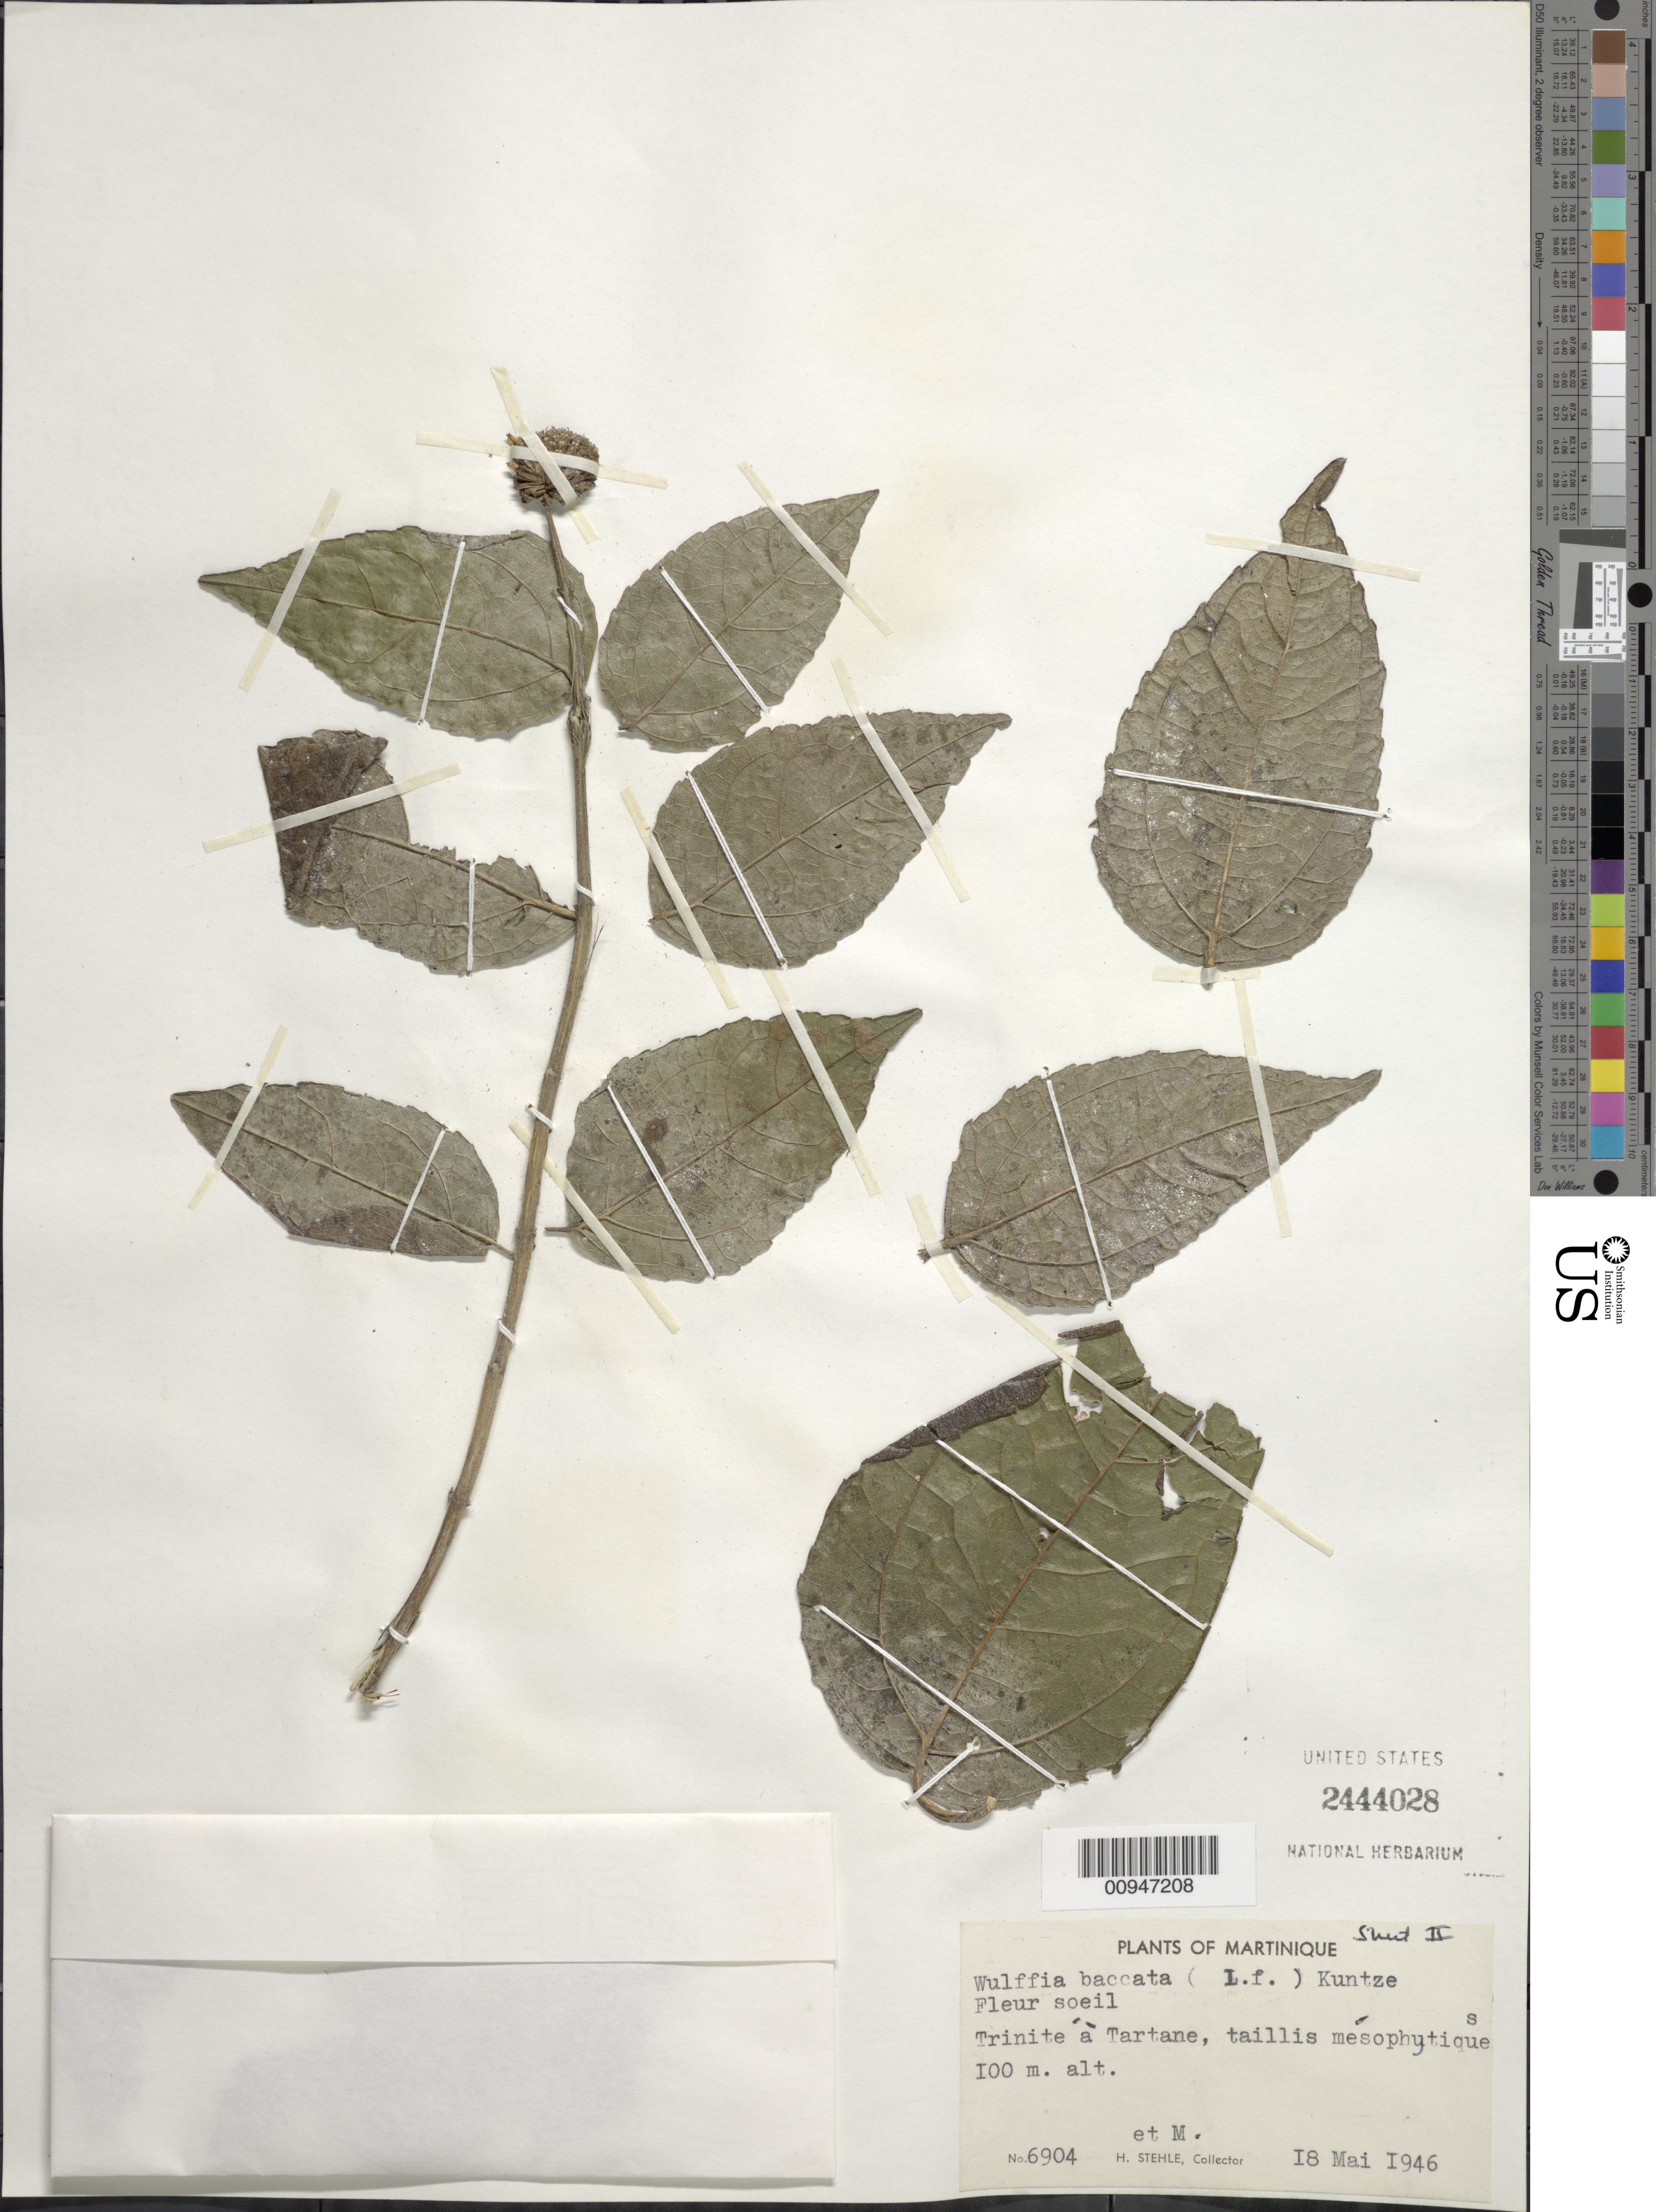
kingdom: Plantae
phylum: Tracheophyta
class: Magnoliopsida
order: Asterales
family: Asteraceae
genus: Wulffia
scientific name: Wulffia baccata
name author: (L. f.) Kuntze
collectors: H. Stehlé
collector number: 6904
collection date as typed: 18 May 1946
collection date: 1946-05-18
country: Martinique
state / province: La Trinité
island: Martinique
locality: Trinite à Tartane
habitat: Taillis mésophytiques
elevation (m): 100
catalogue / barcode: US 2444028